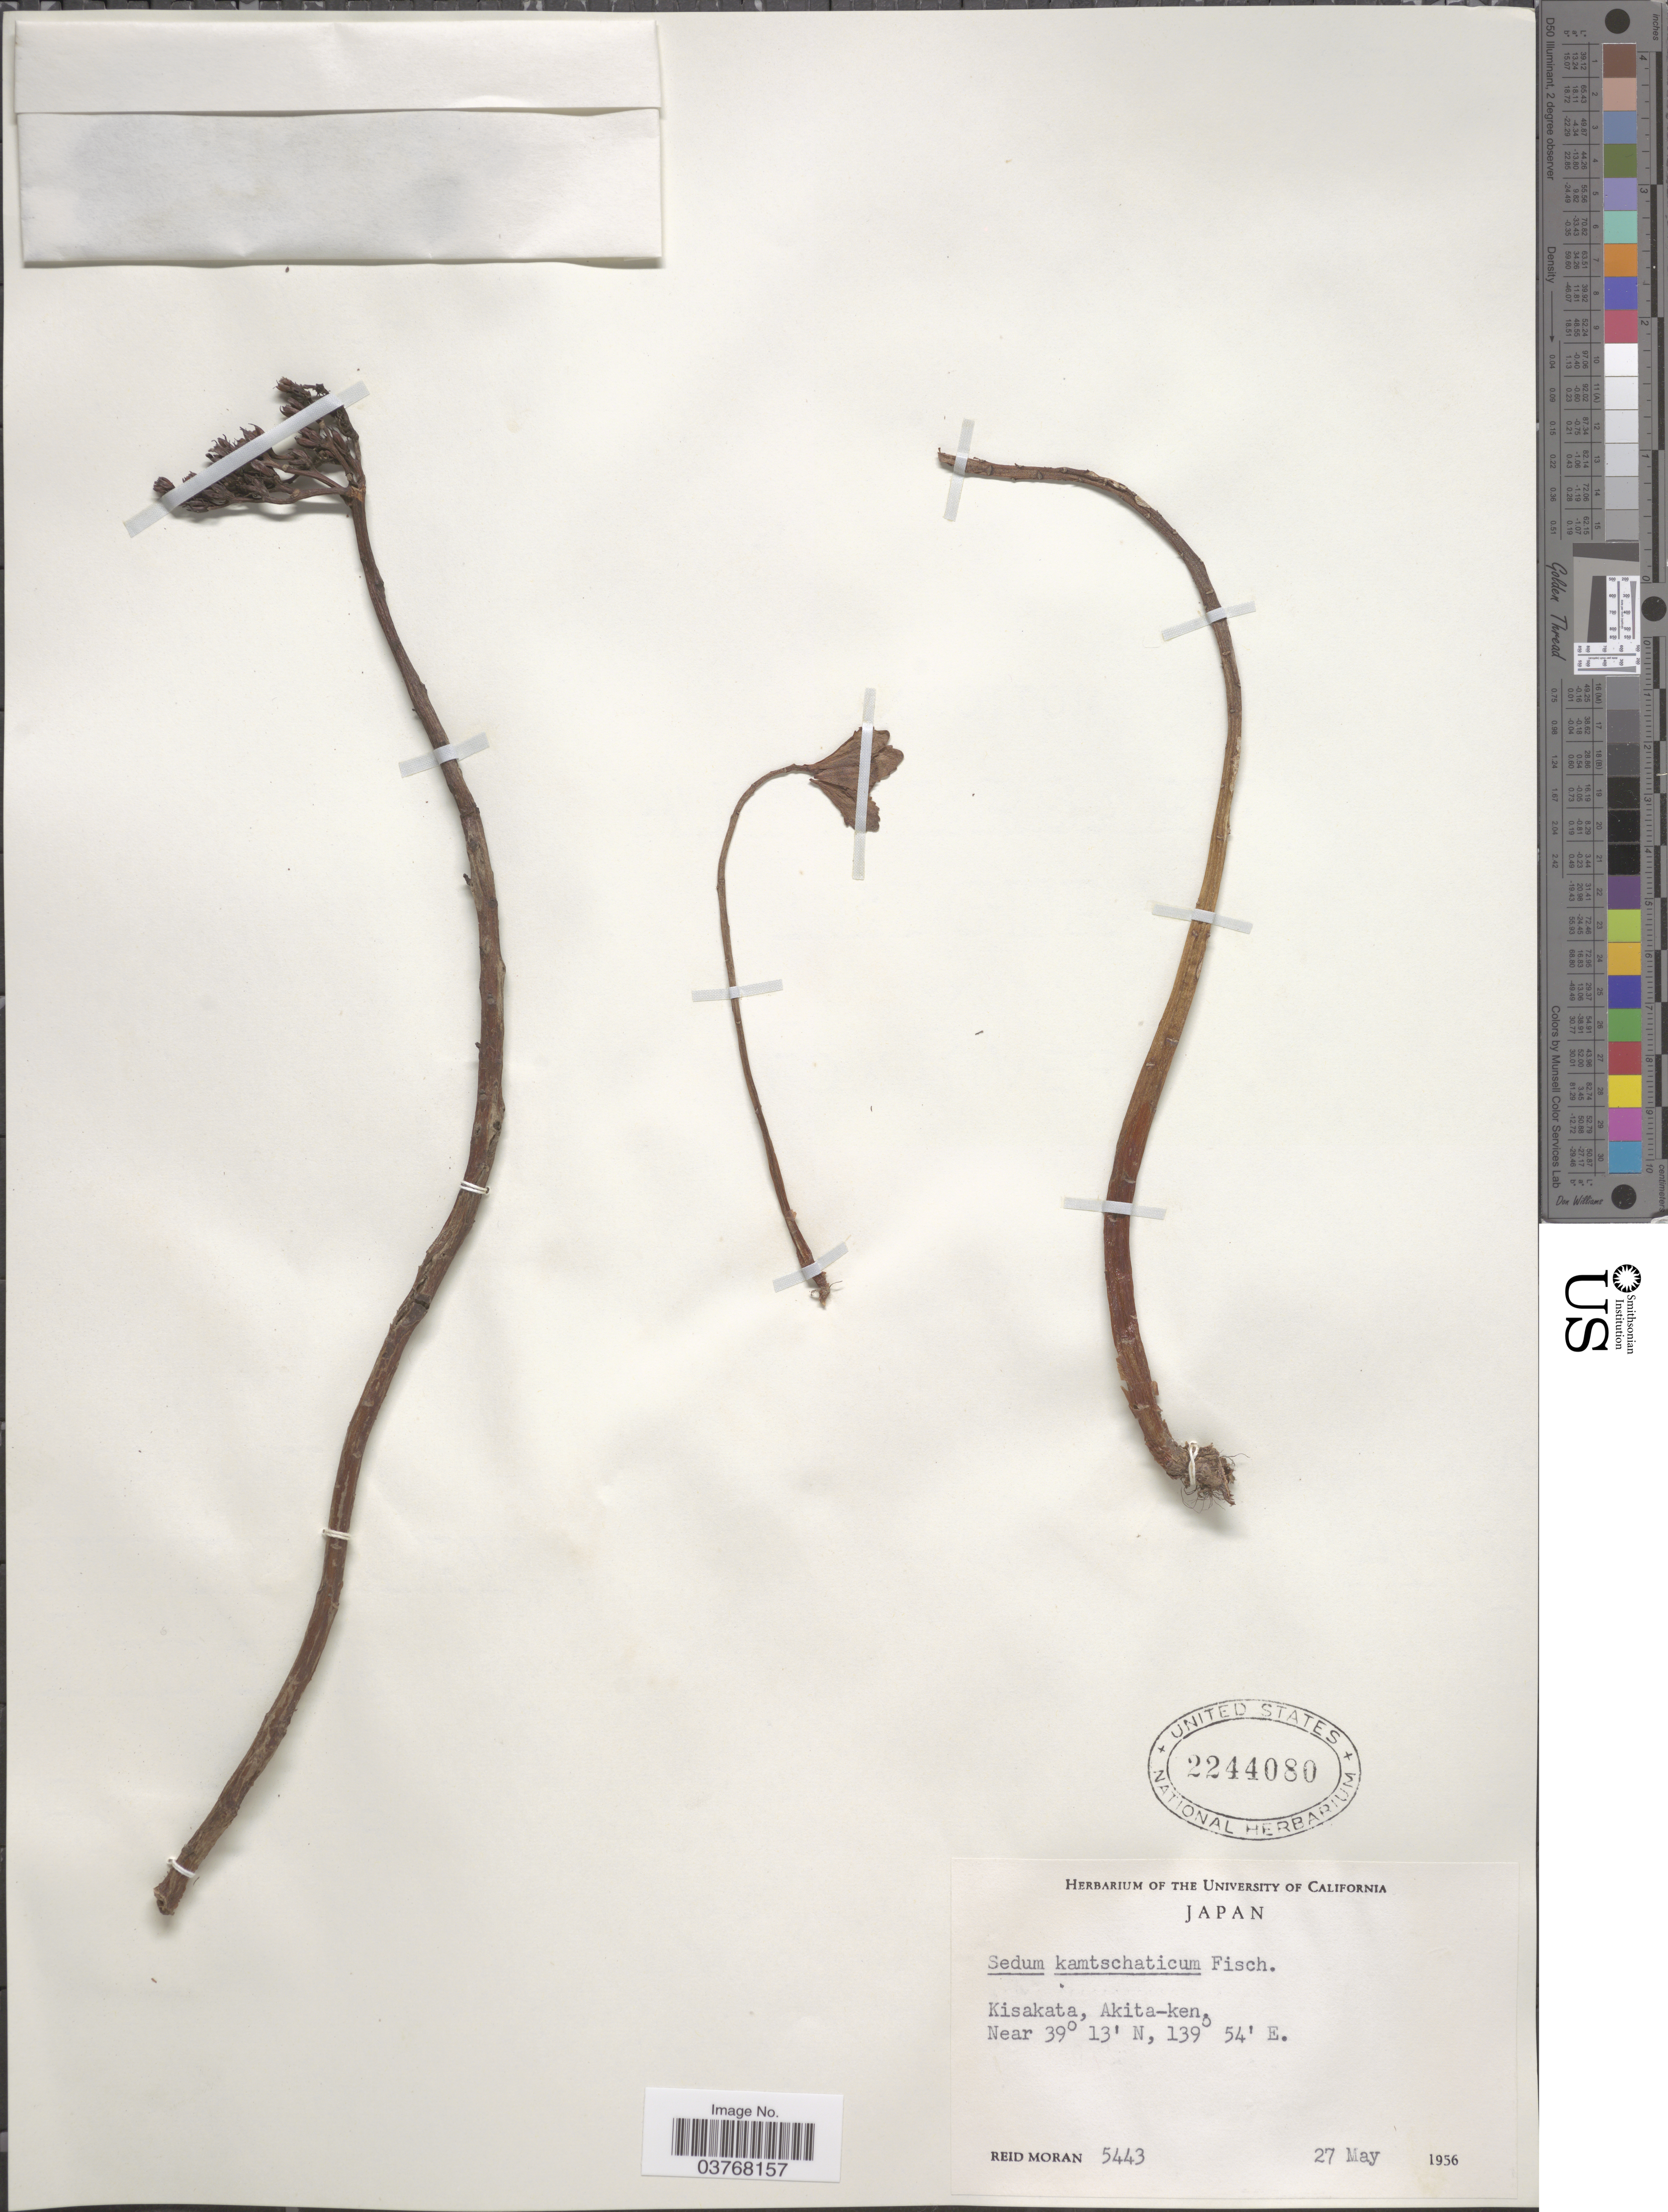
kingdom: Plantae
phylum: Tracheophyta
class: Magnoliopsida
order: Saxifragales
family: Crassulaceae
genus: Sedum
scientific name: Sedum kamtschaticum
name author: Fisch. & C.A. Mey.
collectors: R. V. Moran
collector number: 5443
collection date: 1956-05-27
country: Japan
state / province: Akita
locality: Kisakata, Akita-ken.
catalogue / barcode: US 2244080